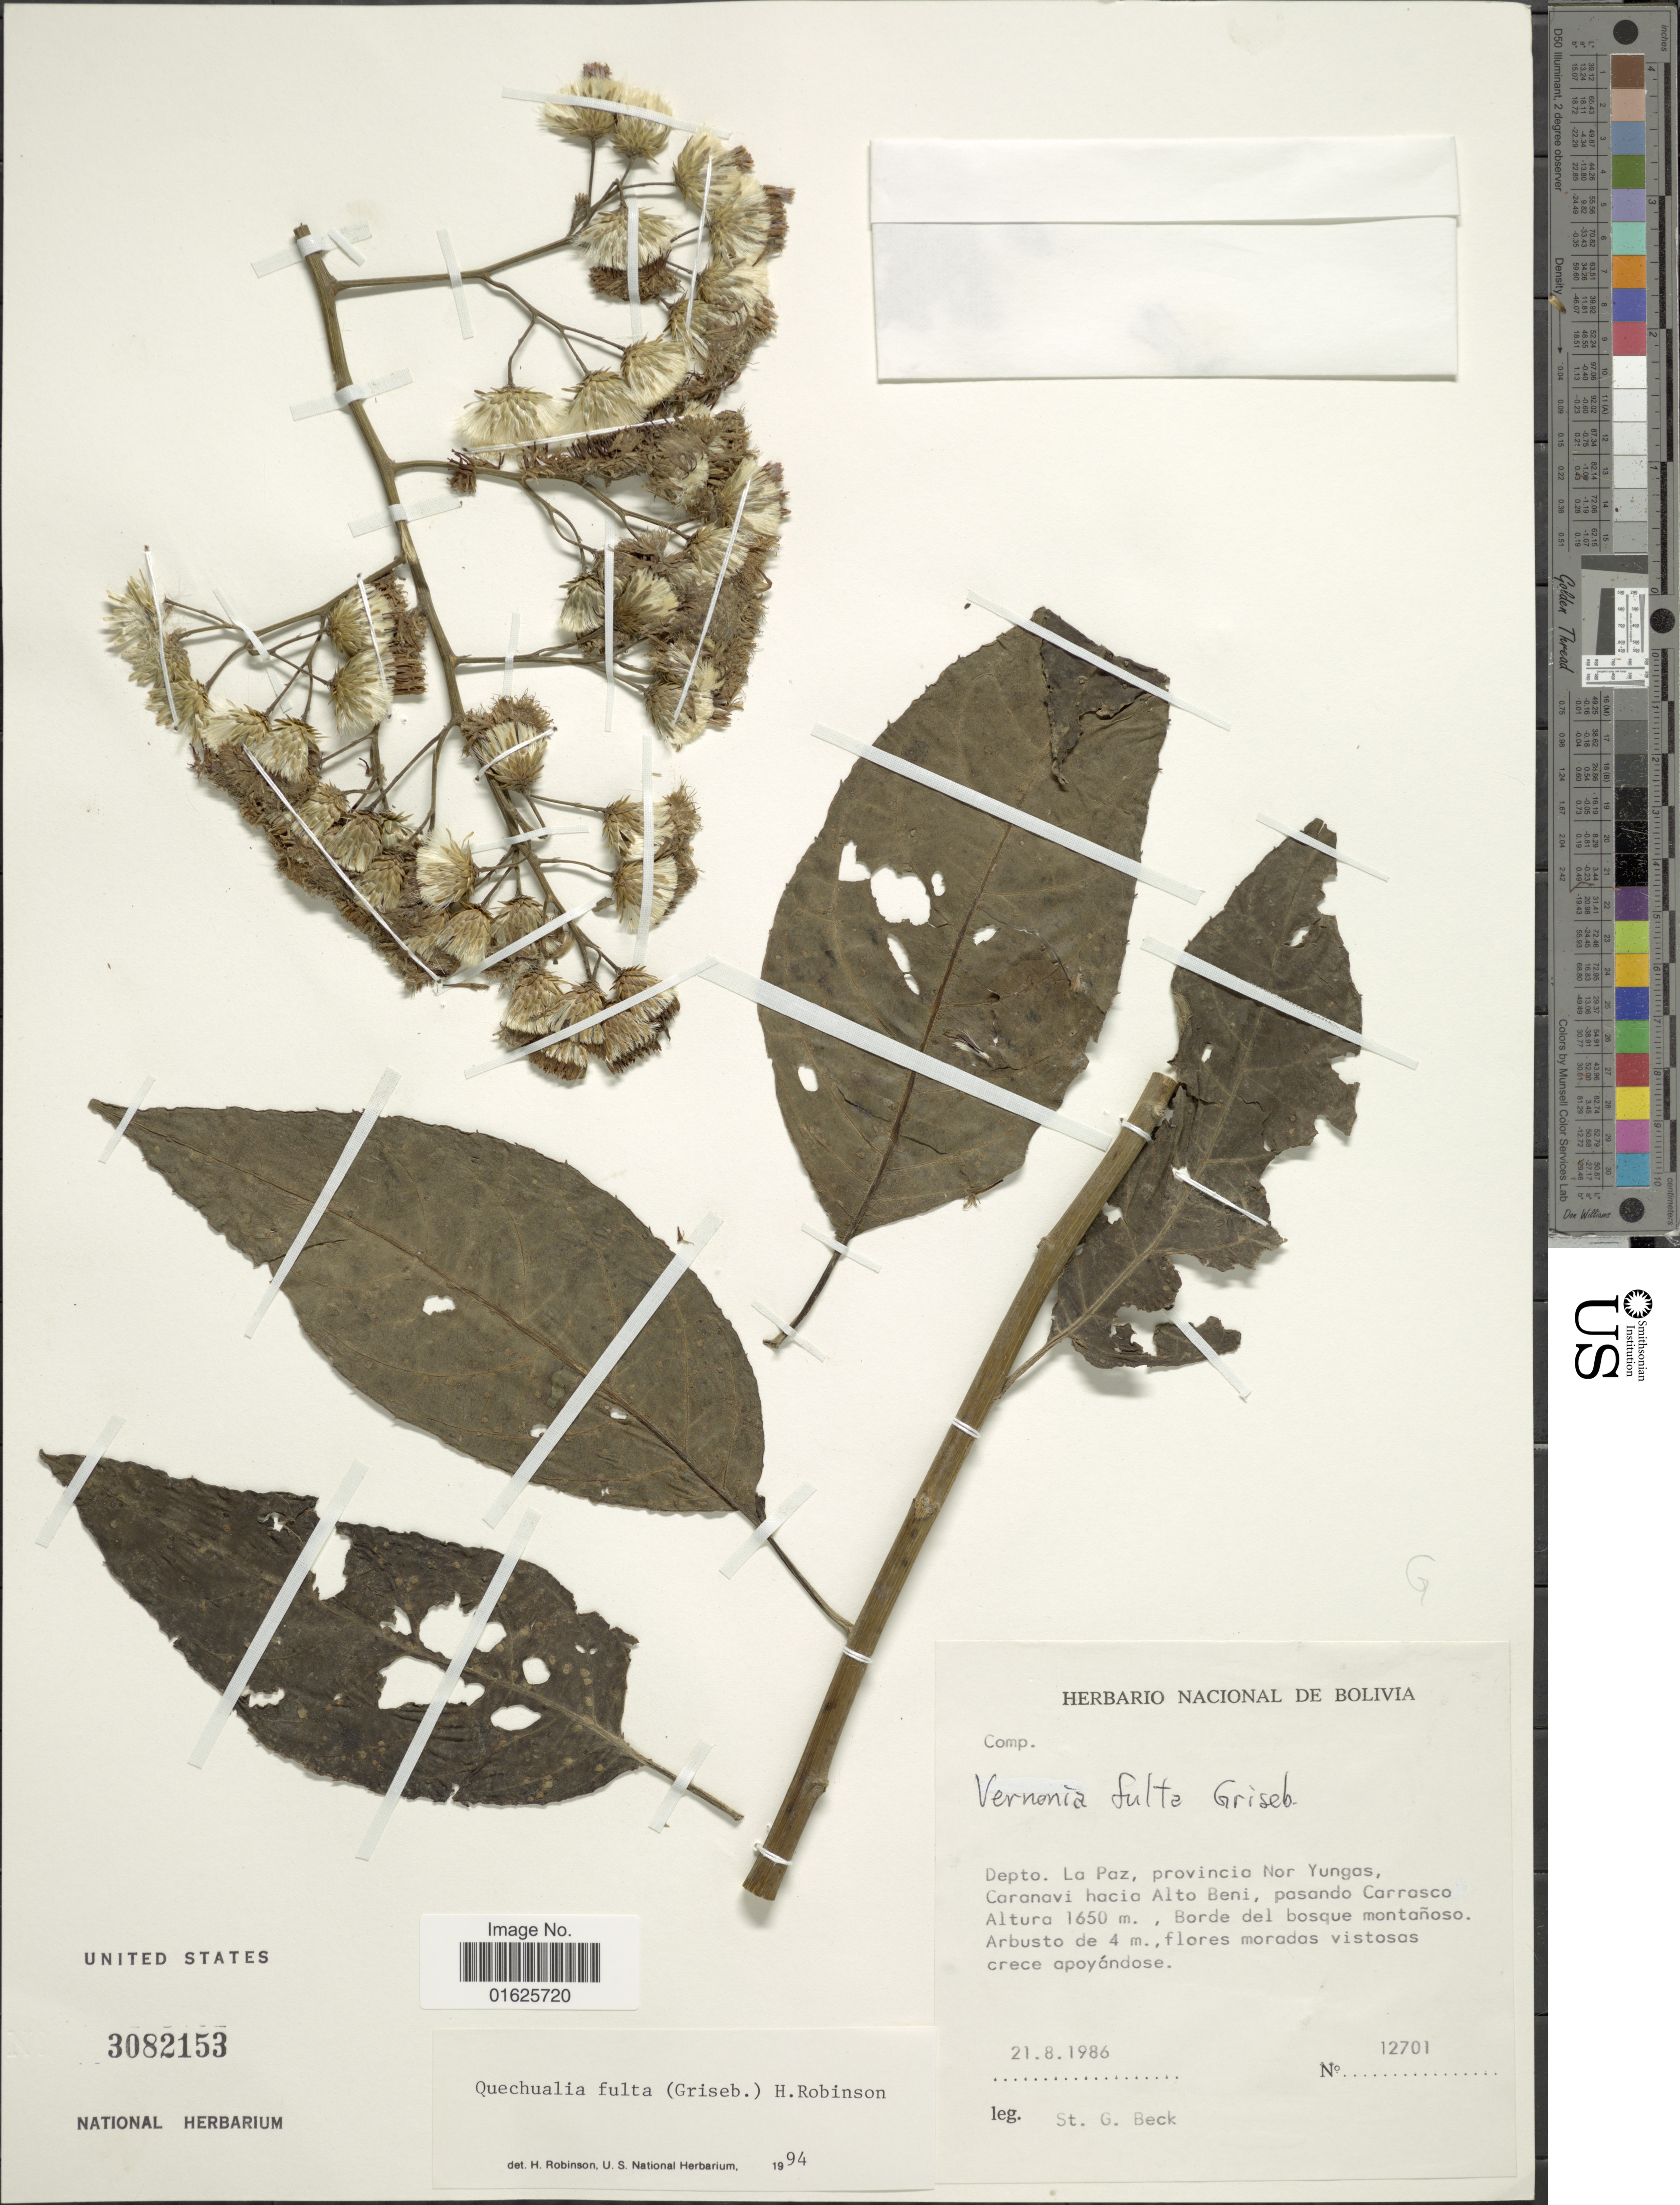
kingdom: Plantae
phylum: Tracheophyta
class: Magnoliopsida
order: Asterales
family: Asteraceae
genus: Quechualia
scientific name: Quechualia fulta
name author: (Griseb.) H. Rob.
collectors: S. G. Beck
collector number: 12701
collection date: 1986-08-21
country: Bolivia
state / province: La Paz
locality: Depto. La Paz, provincio Nor Yungas, Caranavi hacia Alto beni, pasando Carrasco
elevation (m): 1650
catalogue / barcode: US 3082153